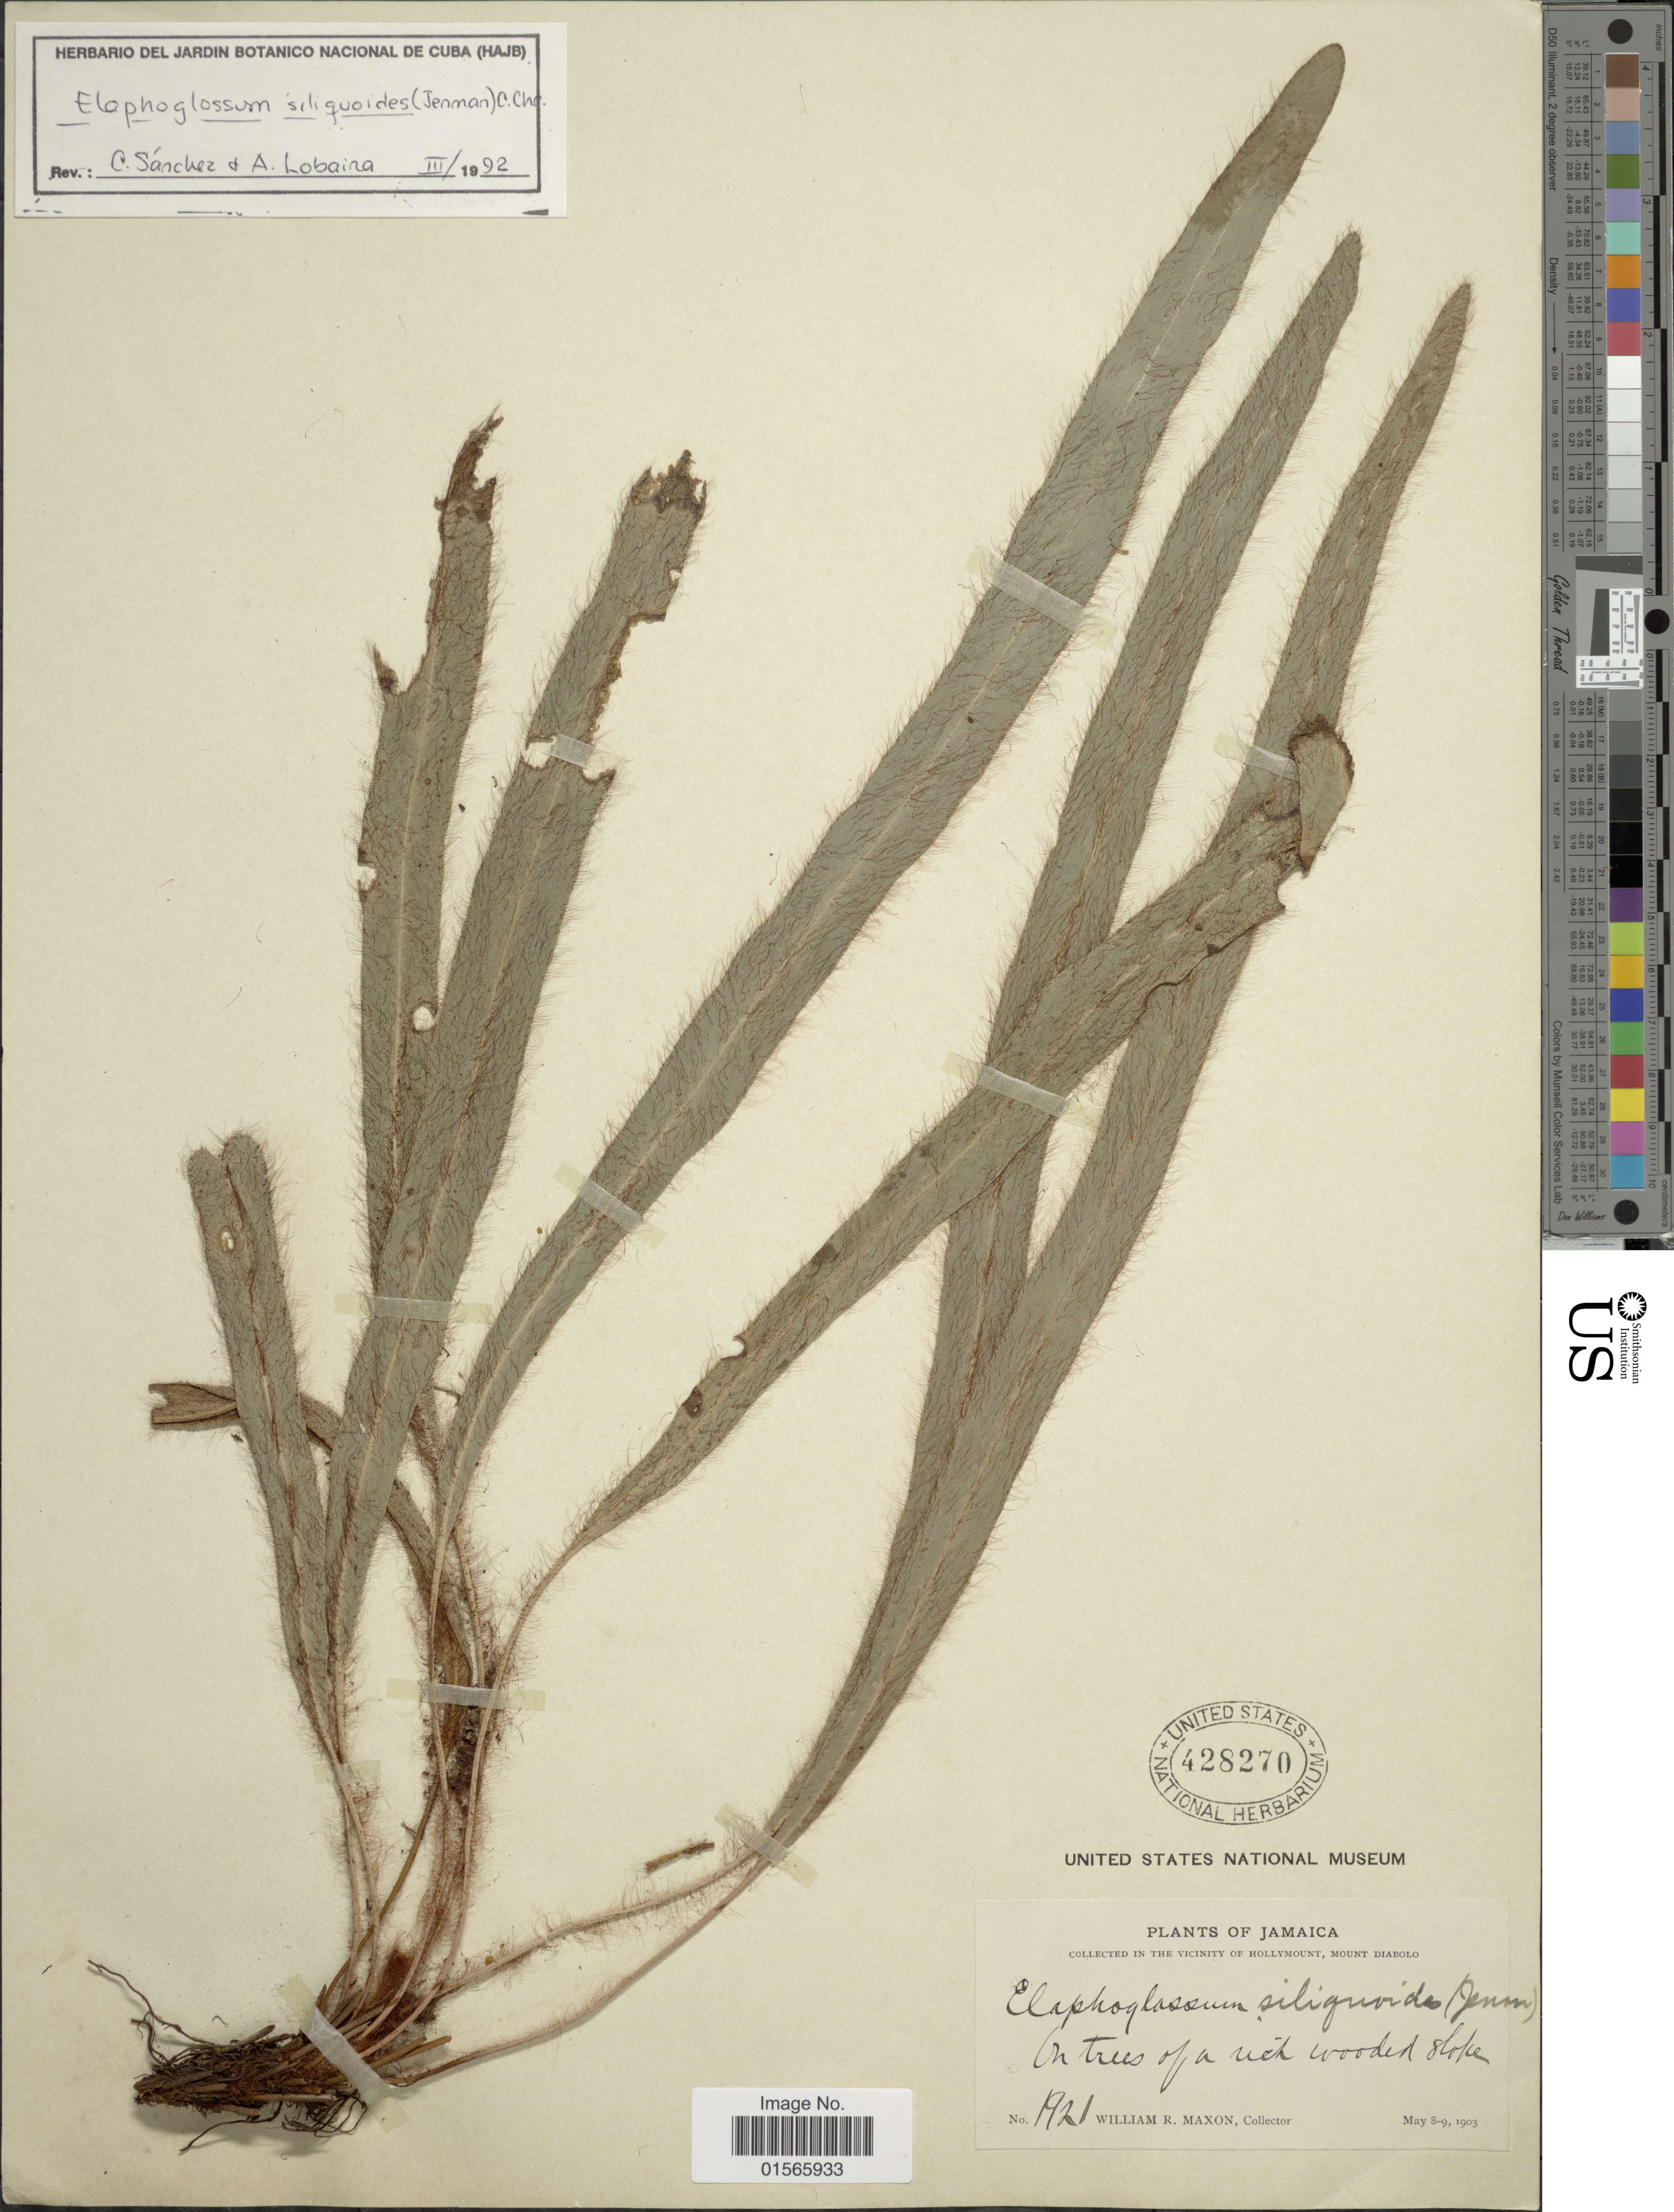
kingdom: Plantae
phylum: Tracheophyta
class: Polypodiopsida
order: Polypodiales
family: Dryopteridaceae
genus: Elaphoglossum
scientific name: Elaphoglossum siliquoides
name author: (Jenman) C. Chr.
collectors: W. R. Maxon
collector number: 1921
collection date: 1903-05-08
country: Jamaica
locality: In the vicinity of Hollymount, Mount Diabolo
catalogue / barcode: US 428270